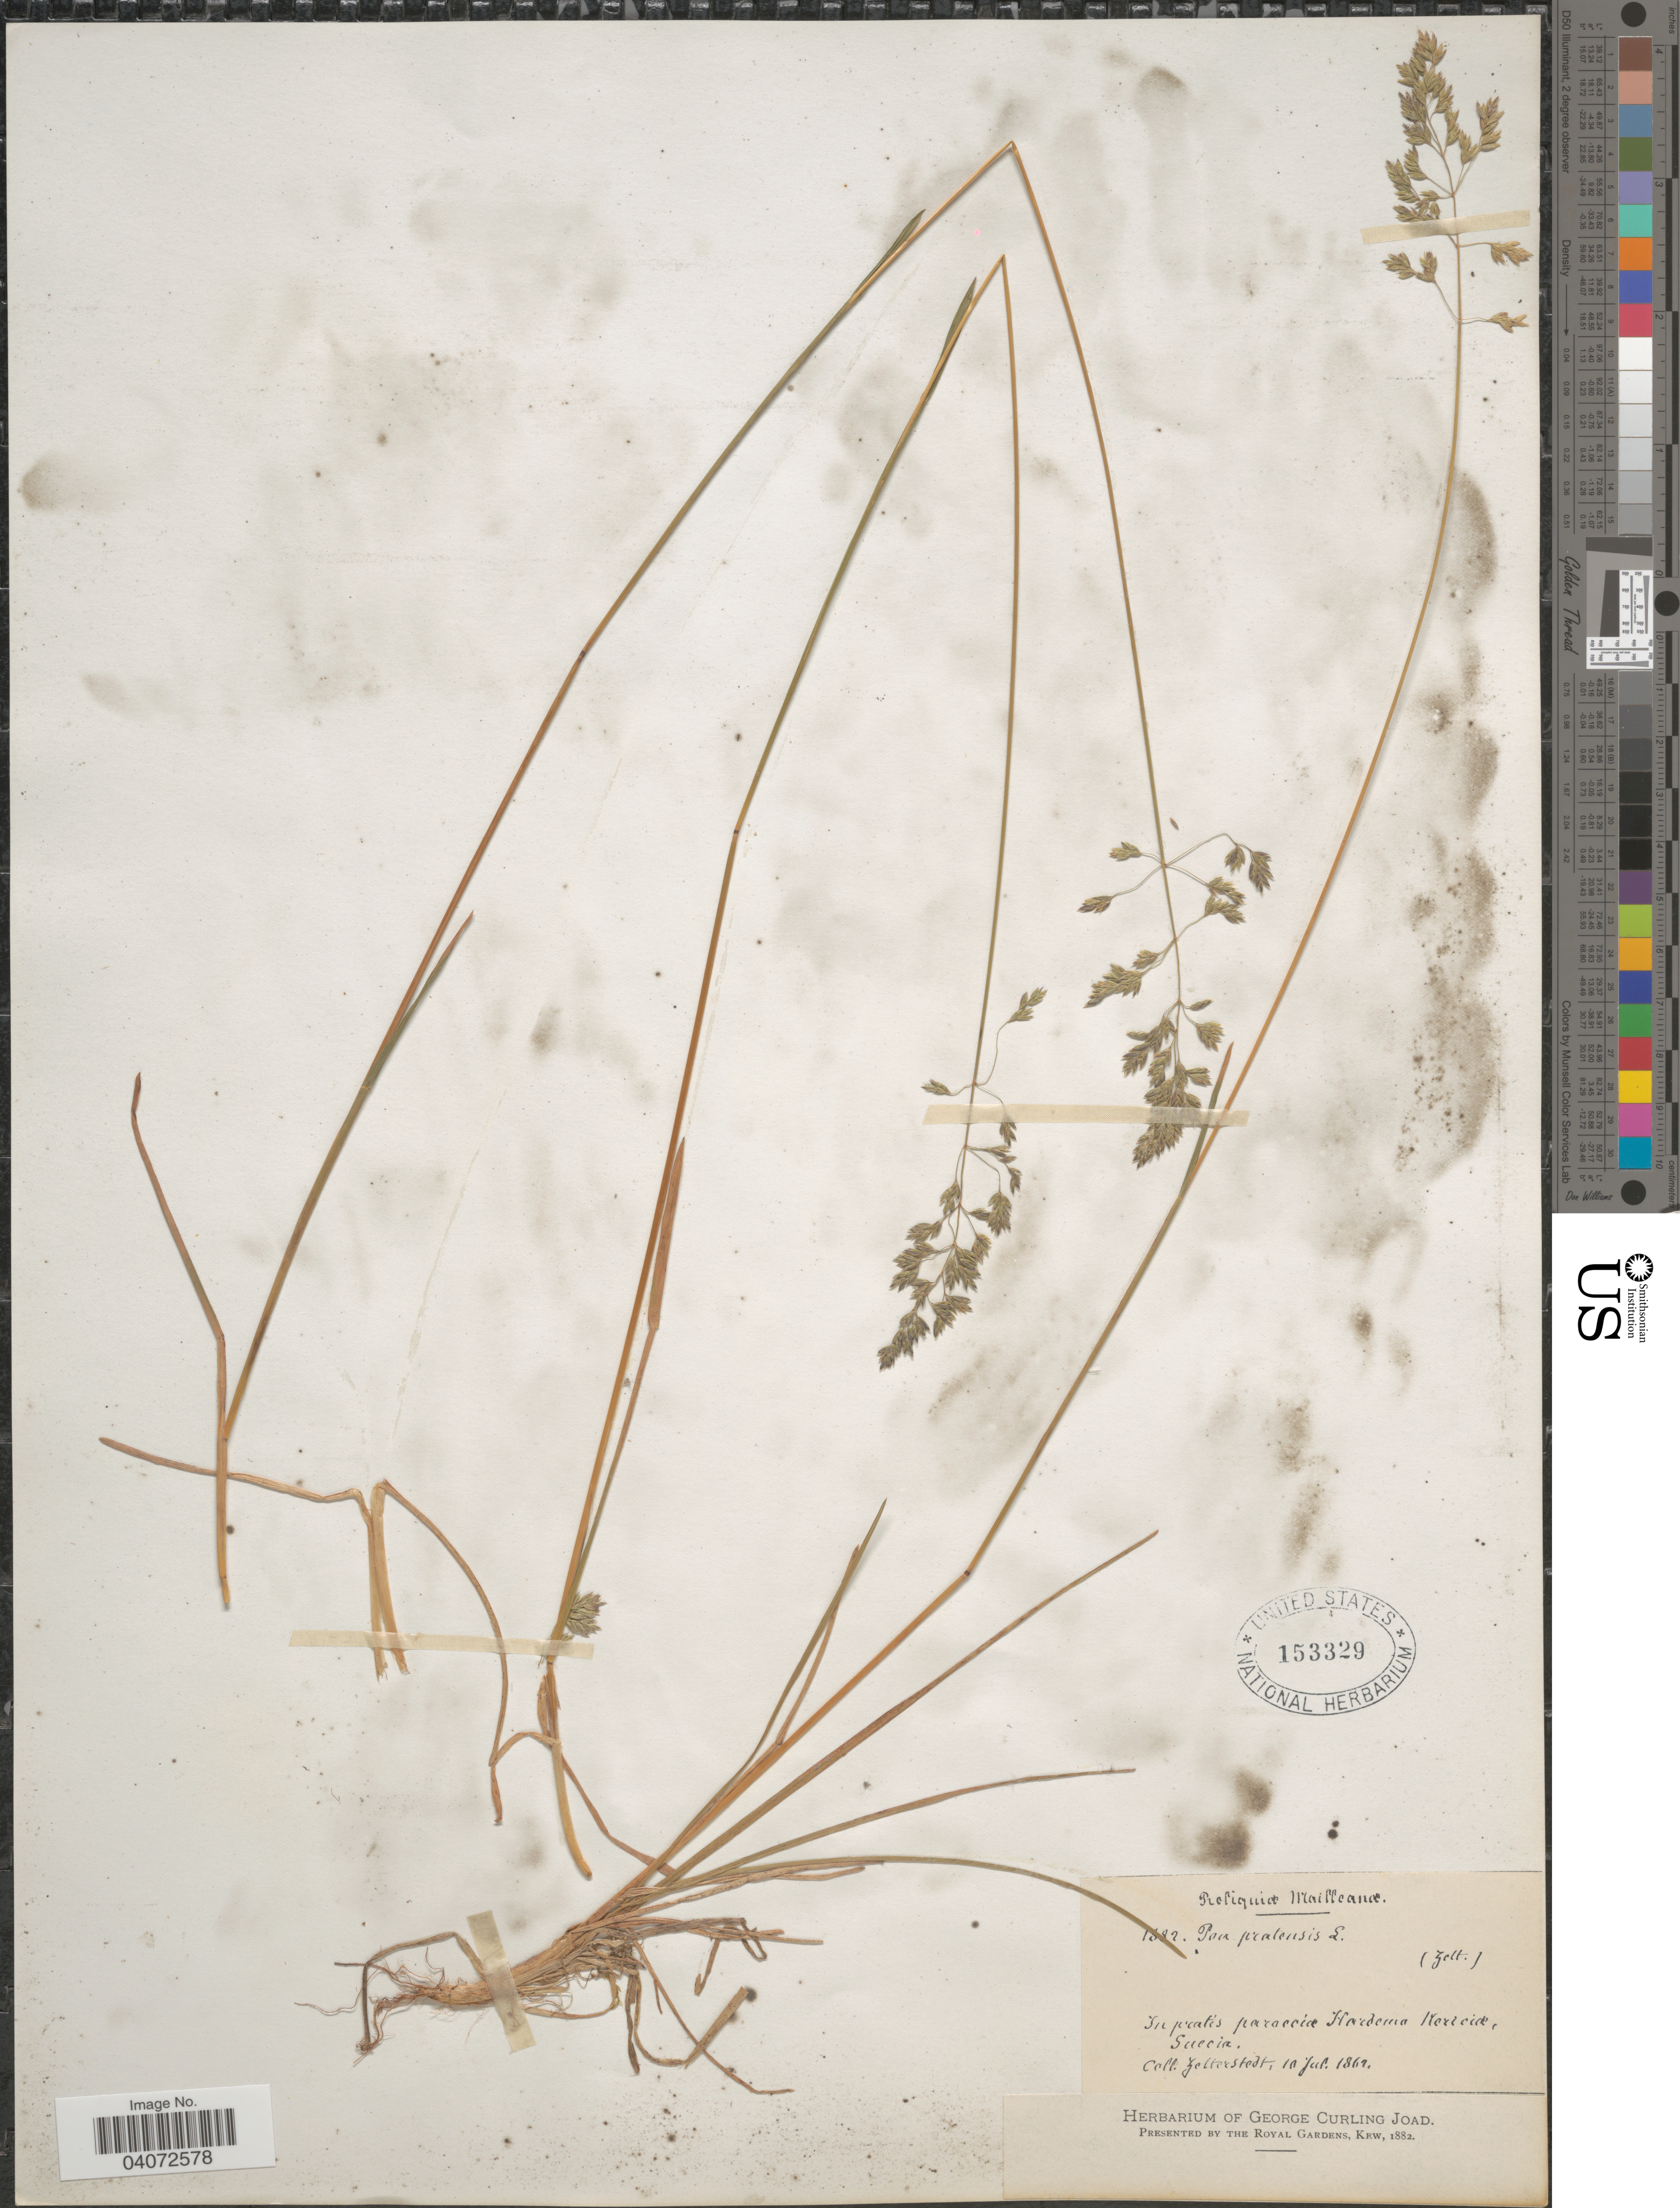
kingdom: Plantae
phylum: Tracheophyta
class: Liliopsida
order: Poales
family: Poaceae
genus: Poa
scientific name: Poa pratensis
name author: L.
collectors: Zetterstedt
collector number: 1882*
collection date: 1862-07-10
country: Sweden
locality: In pratis paracciæ Hardema Kerzeide, Suecia.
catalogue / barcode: US 153329